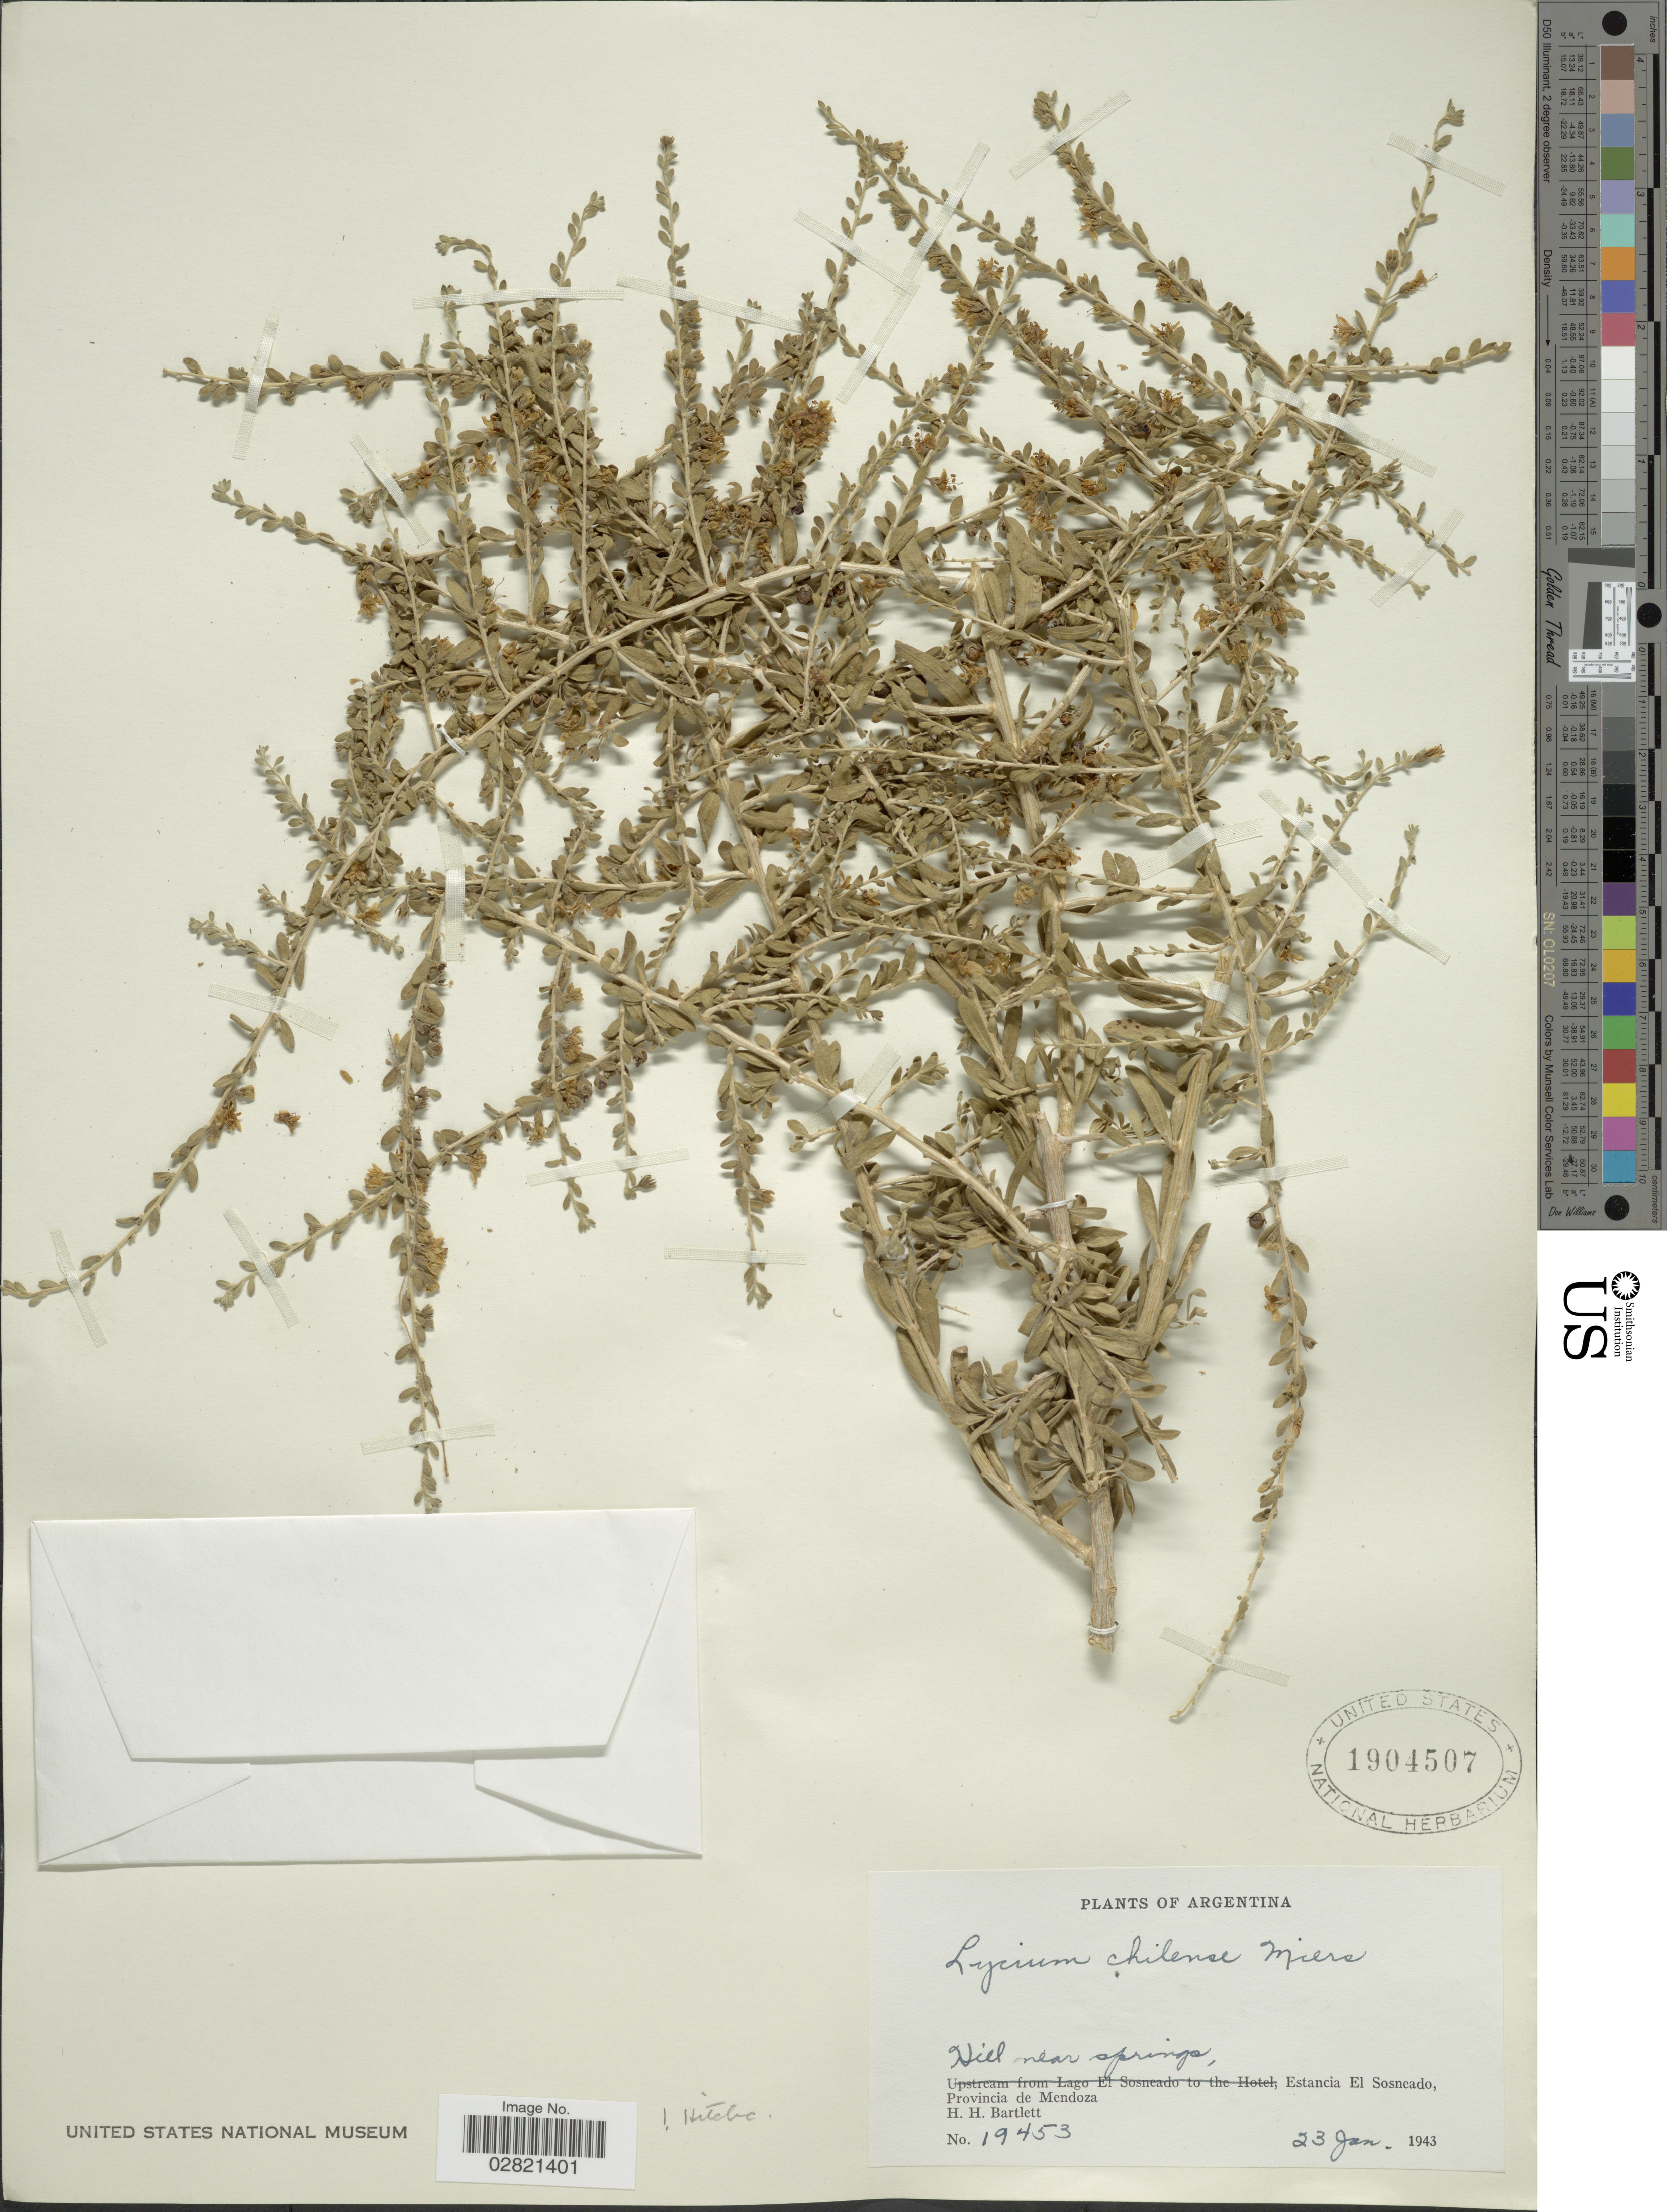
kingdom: Plantae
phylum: Tracheophyta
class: Magnoliopsida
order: Solanales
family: Solanaceae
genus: Lycium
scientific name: Lycium chilense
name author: Bertero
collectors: H. H. Bartlett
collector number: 19453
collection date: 1943-01-23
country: Argentina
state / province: Mendoza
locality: Hill near springs, Estancia El Sosneado, Provincia de Mendoza.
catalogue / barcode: US 1904507